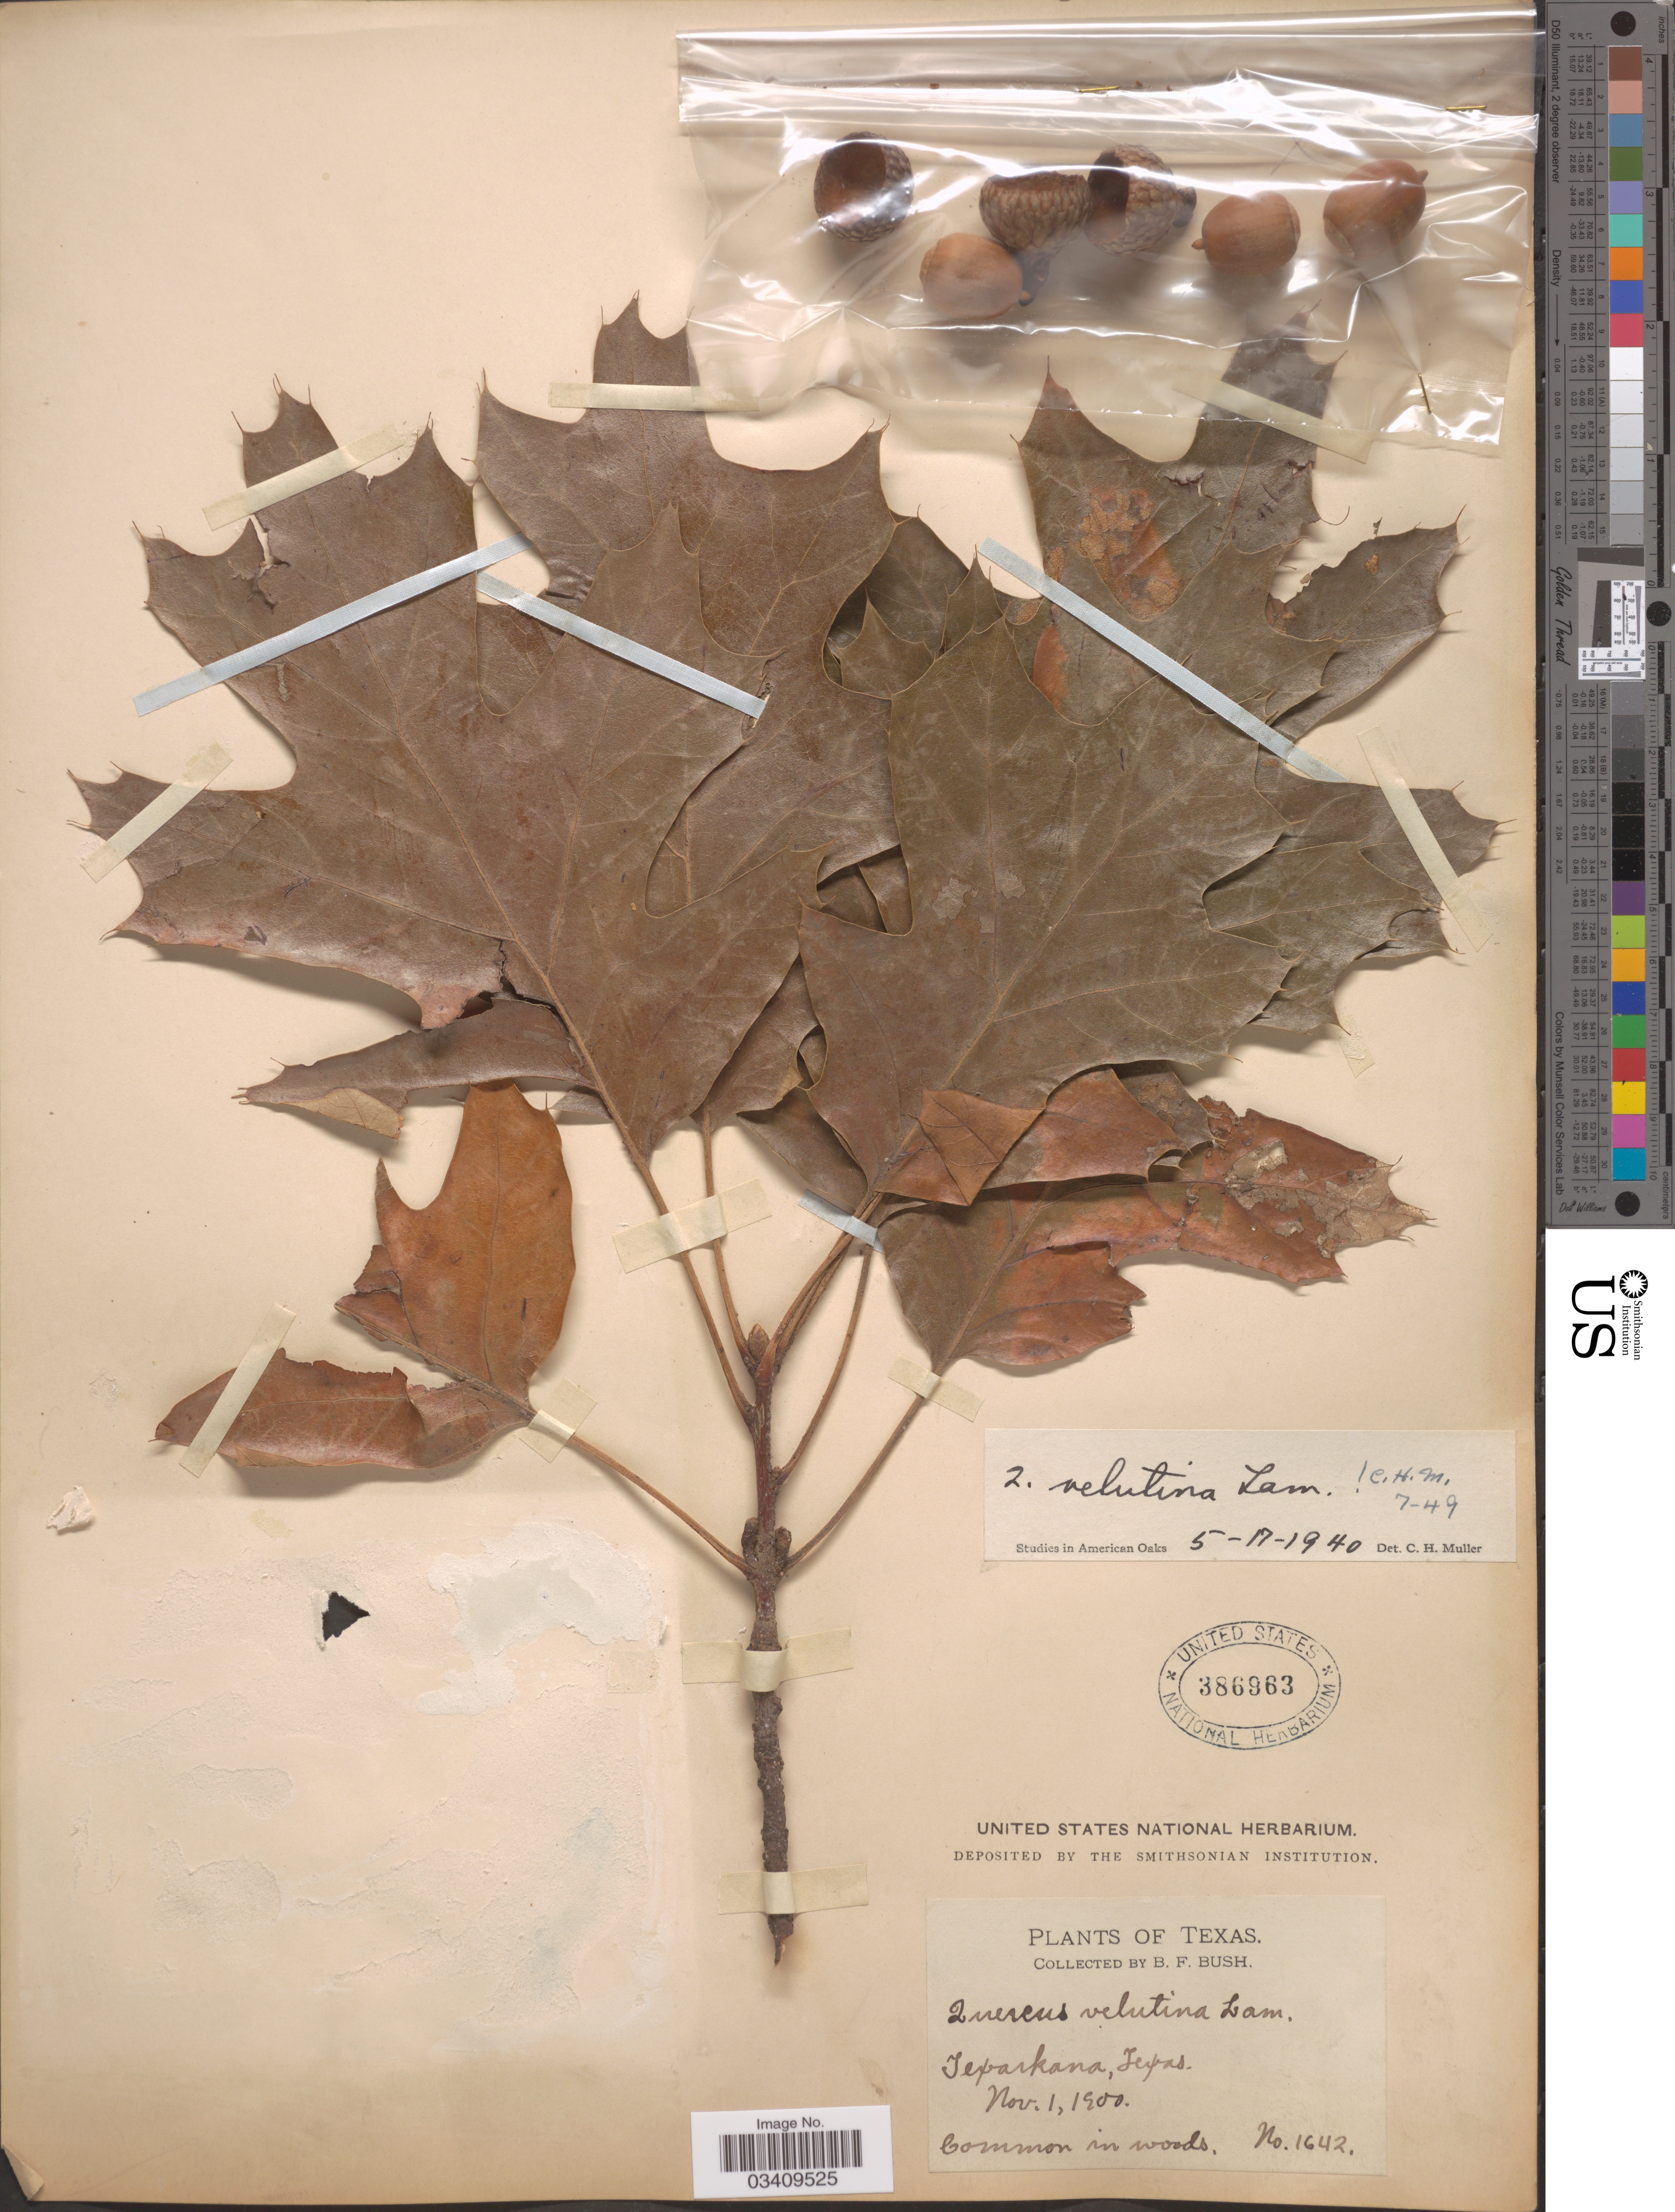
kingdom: Plantae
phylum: Tracheophyta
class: Magnoliopsida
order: Fagales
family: Fagaceae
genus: Quercus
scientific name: Quercus velutina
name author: Lam.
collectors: B. F. Bush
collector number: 1642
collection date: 1900-11-01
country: United States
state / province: Texas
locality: Texarkana.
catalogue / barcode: US 386963